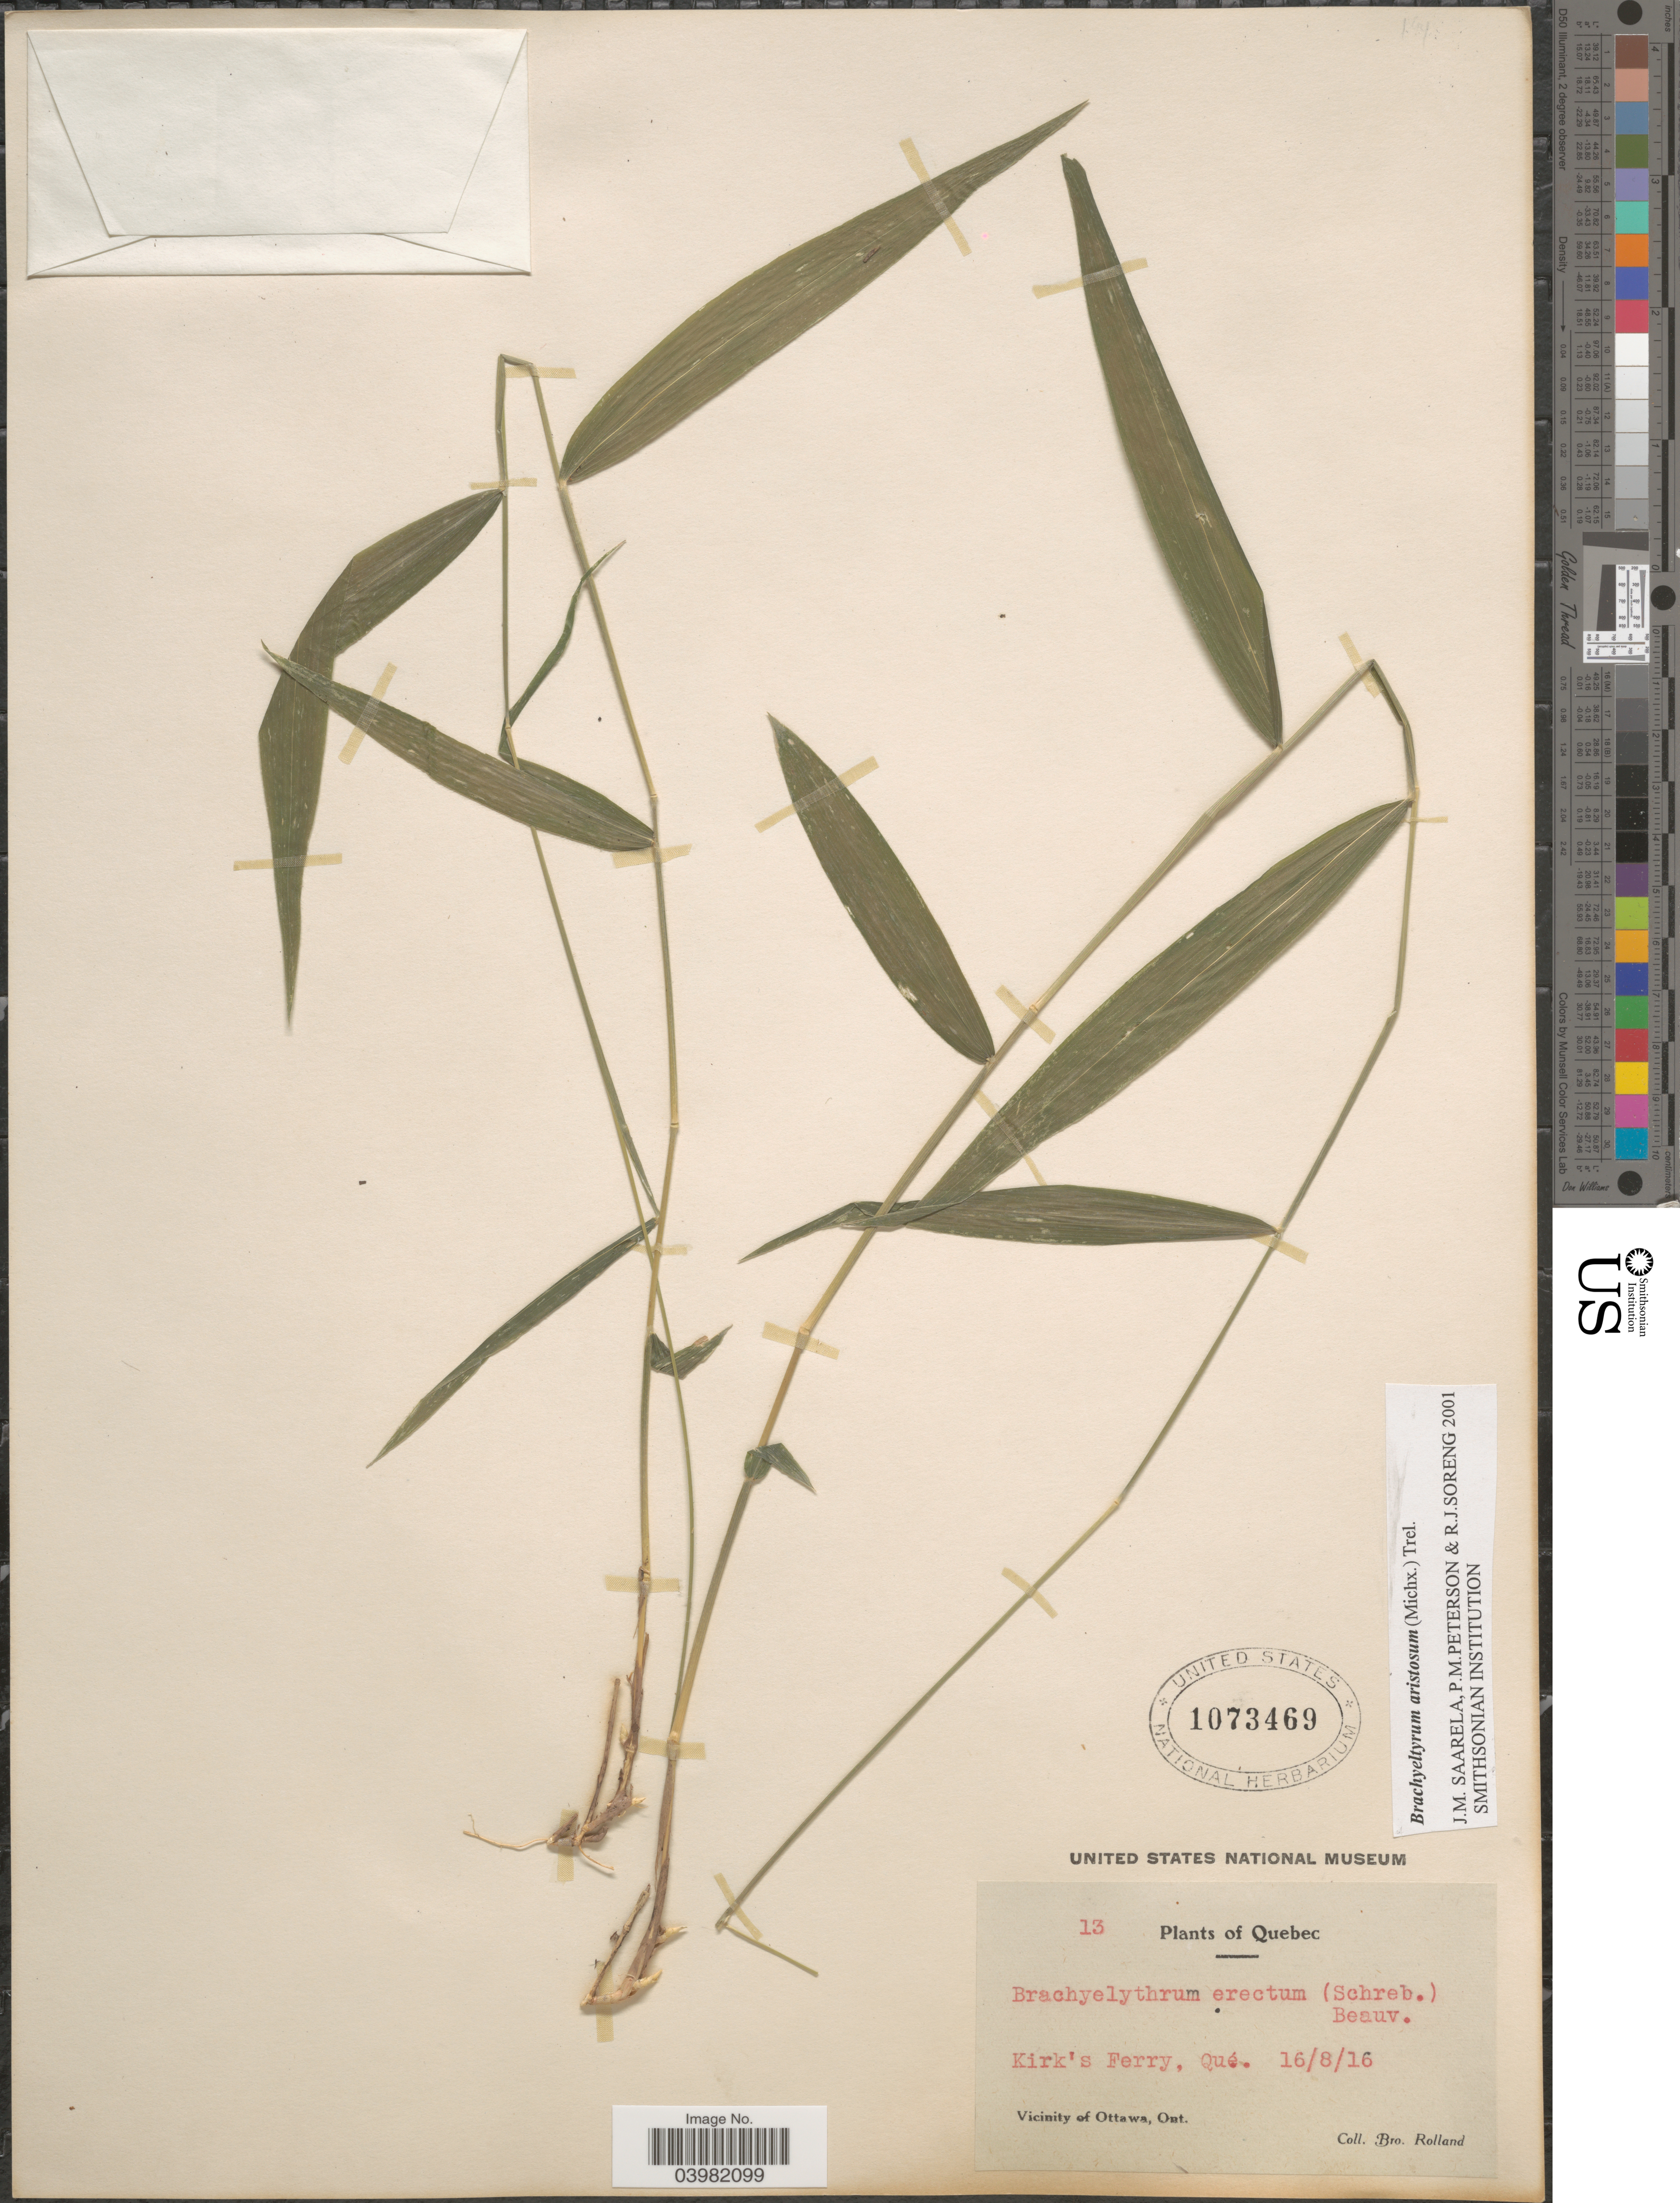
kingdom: Plantae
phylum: Tracheophyta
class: Liliopsida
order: Poales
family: Poaceae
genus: Brachyelytrum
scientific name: Brachyelytrum aristosum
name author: (Michx.) P. Beauv. ex Trel.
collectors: B. Rolland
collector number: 13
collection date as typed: Transcribed d/m/y: 16/8/16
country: Canada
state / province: Quebec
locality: Kirk's Ferry.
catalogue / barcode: US 1073469